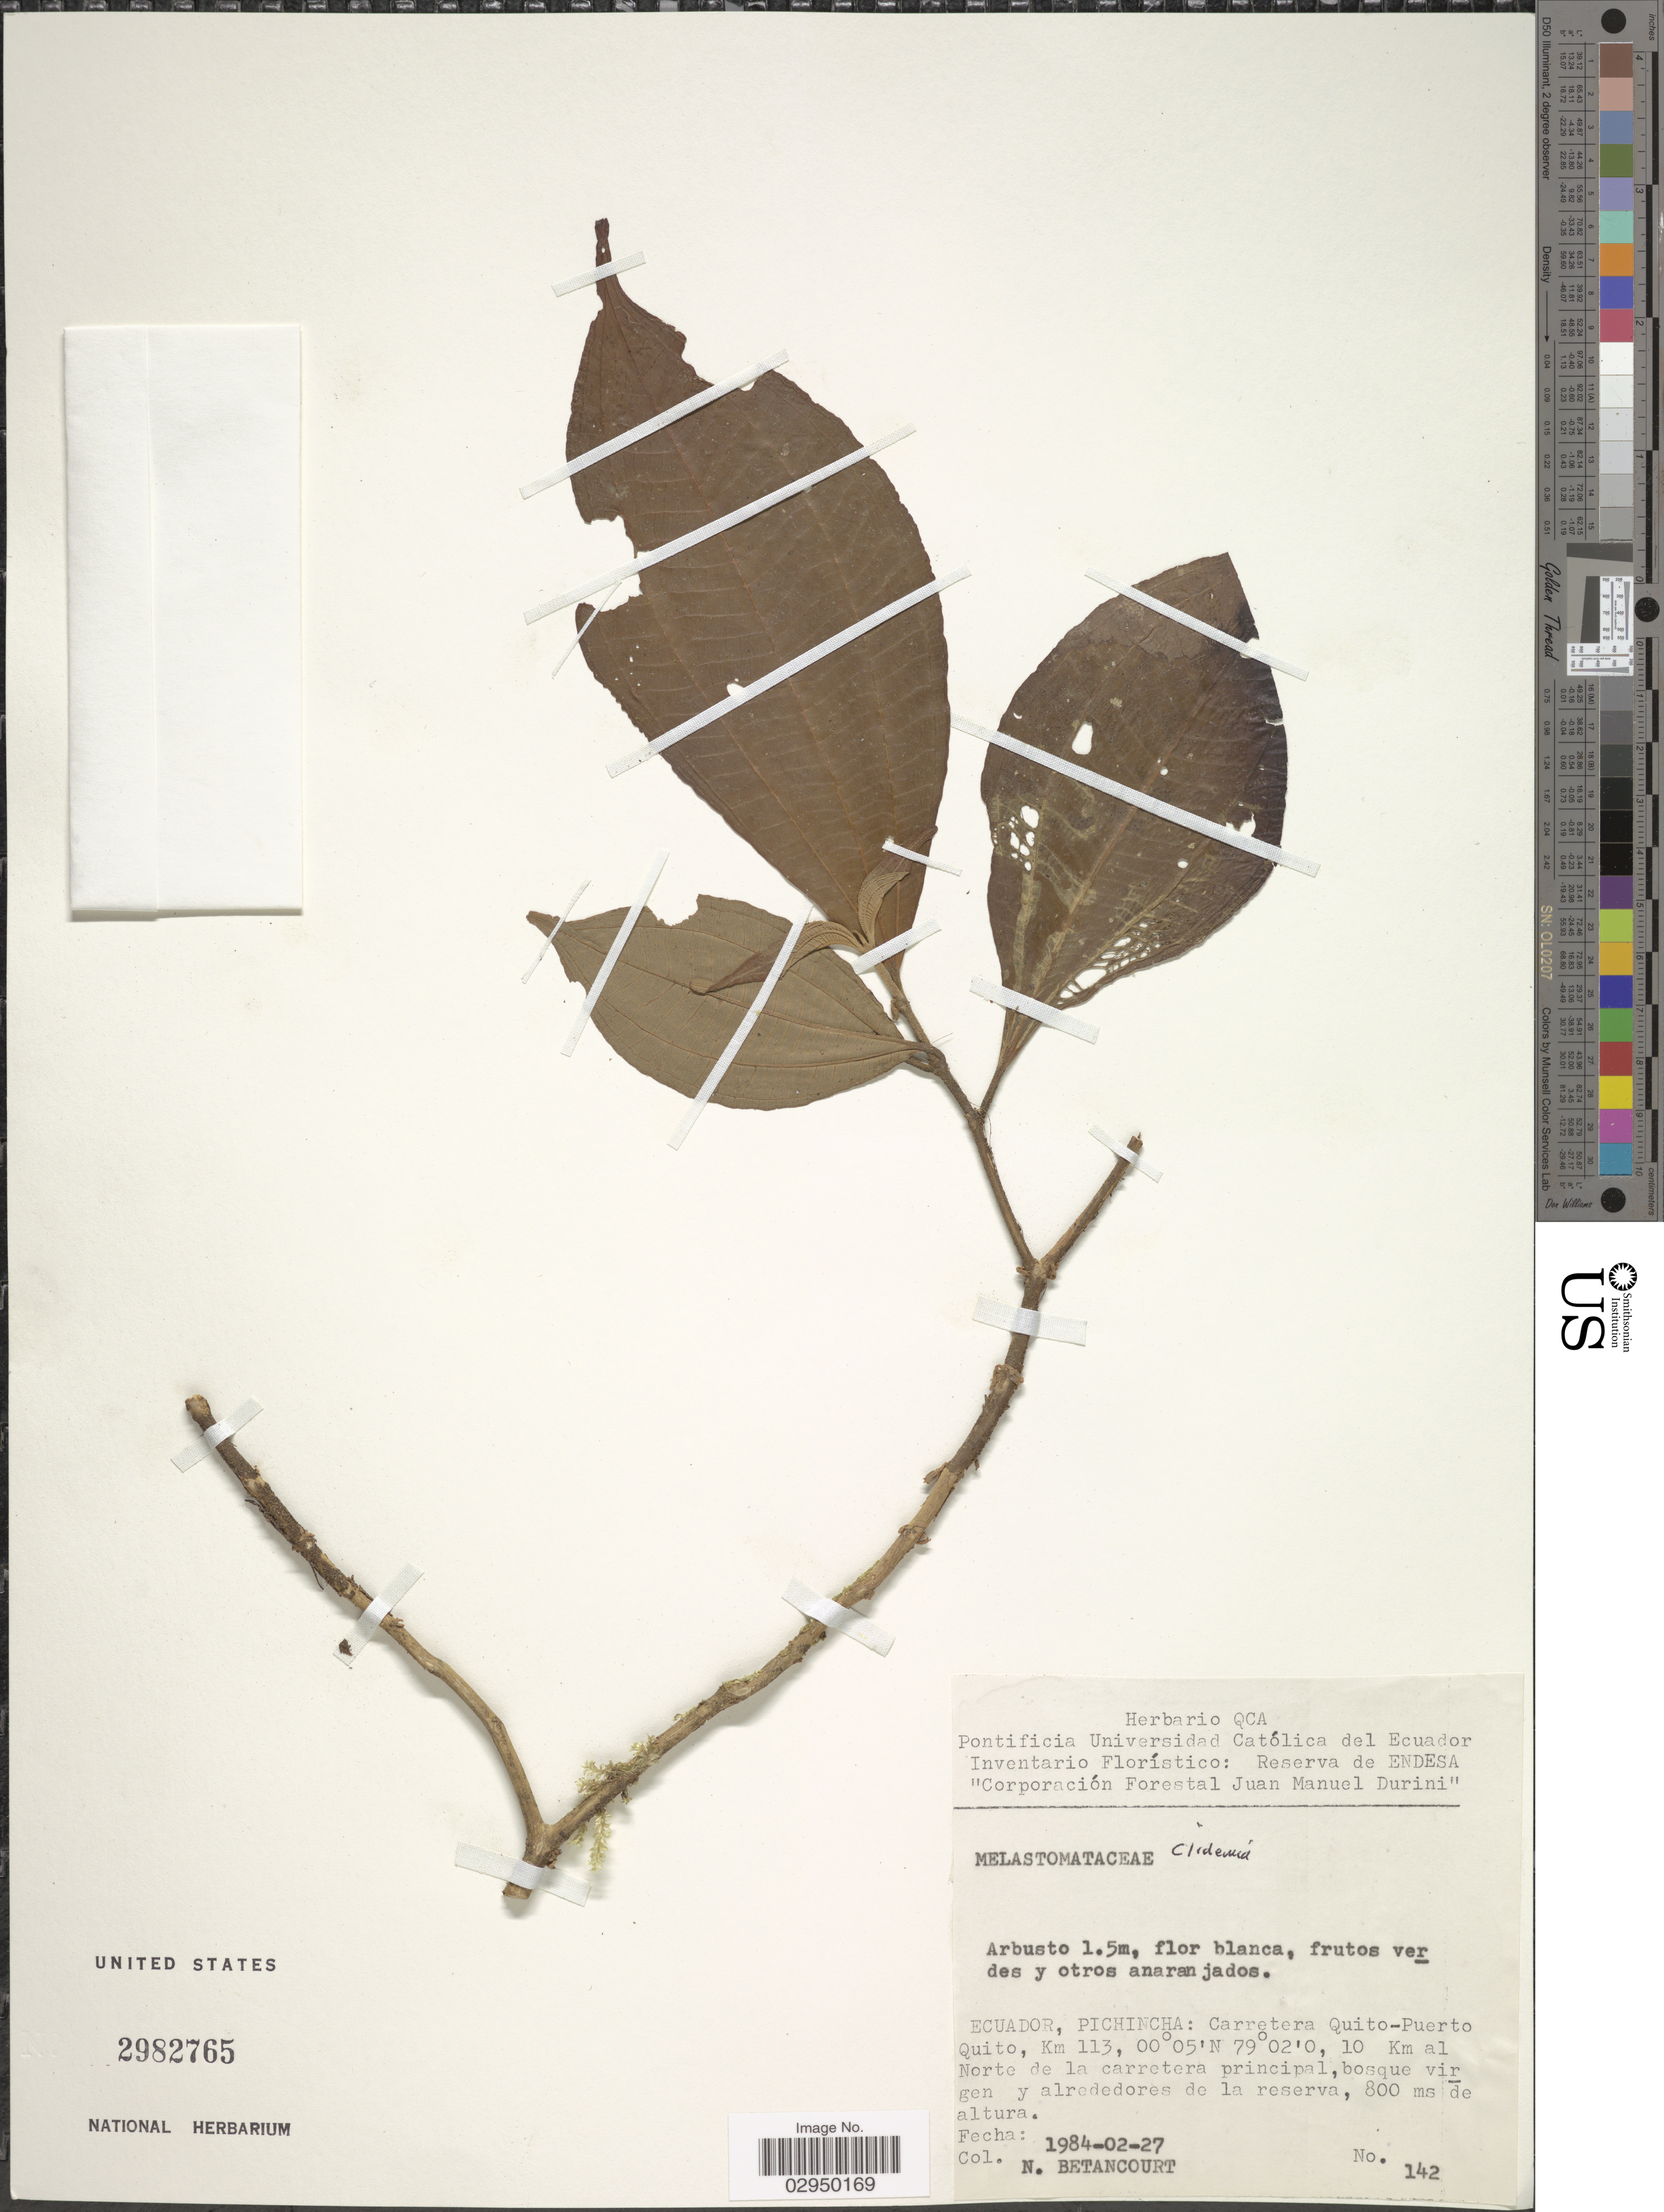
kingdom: Plantae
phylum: Tracheophyta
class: Magnoliopsida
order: Myrtales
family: Melastomataceae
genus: Clidemia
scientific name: Clidemia sp.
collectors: N. Betancourt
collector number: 142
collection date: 1984-02-27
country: Ecuador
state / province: Pichincha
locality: Carretera Quito-Puerto Quito, Km 113, 10 Km al Norte de la carretera principal.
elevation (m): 800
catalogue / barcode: US 2982765